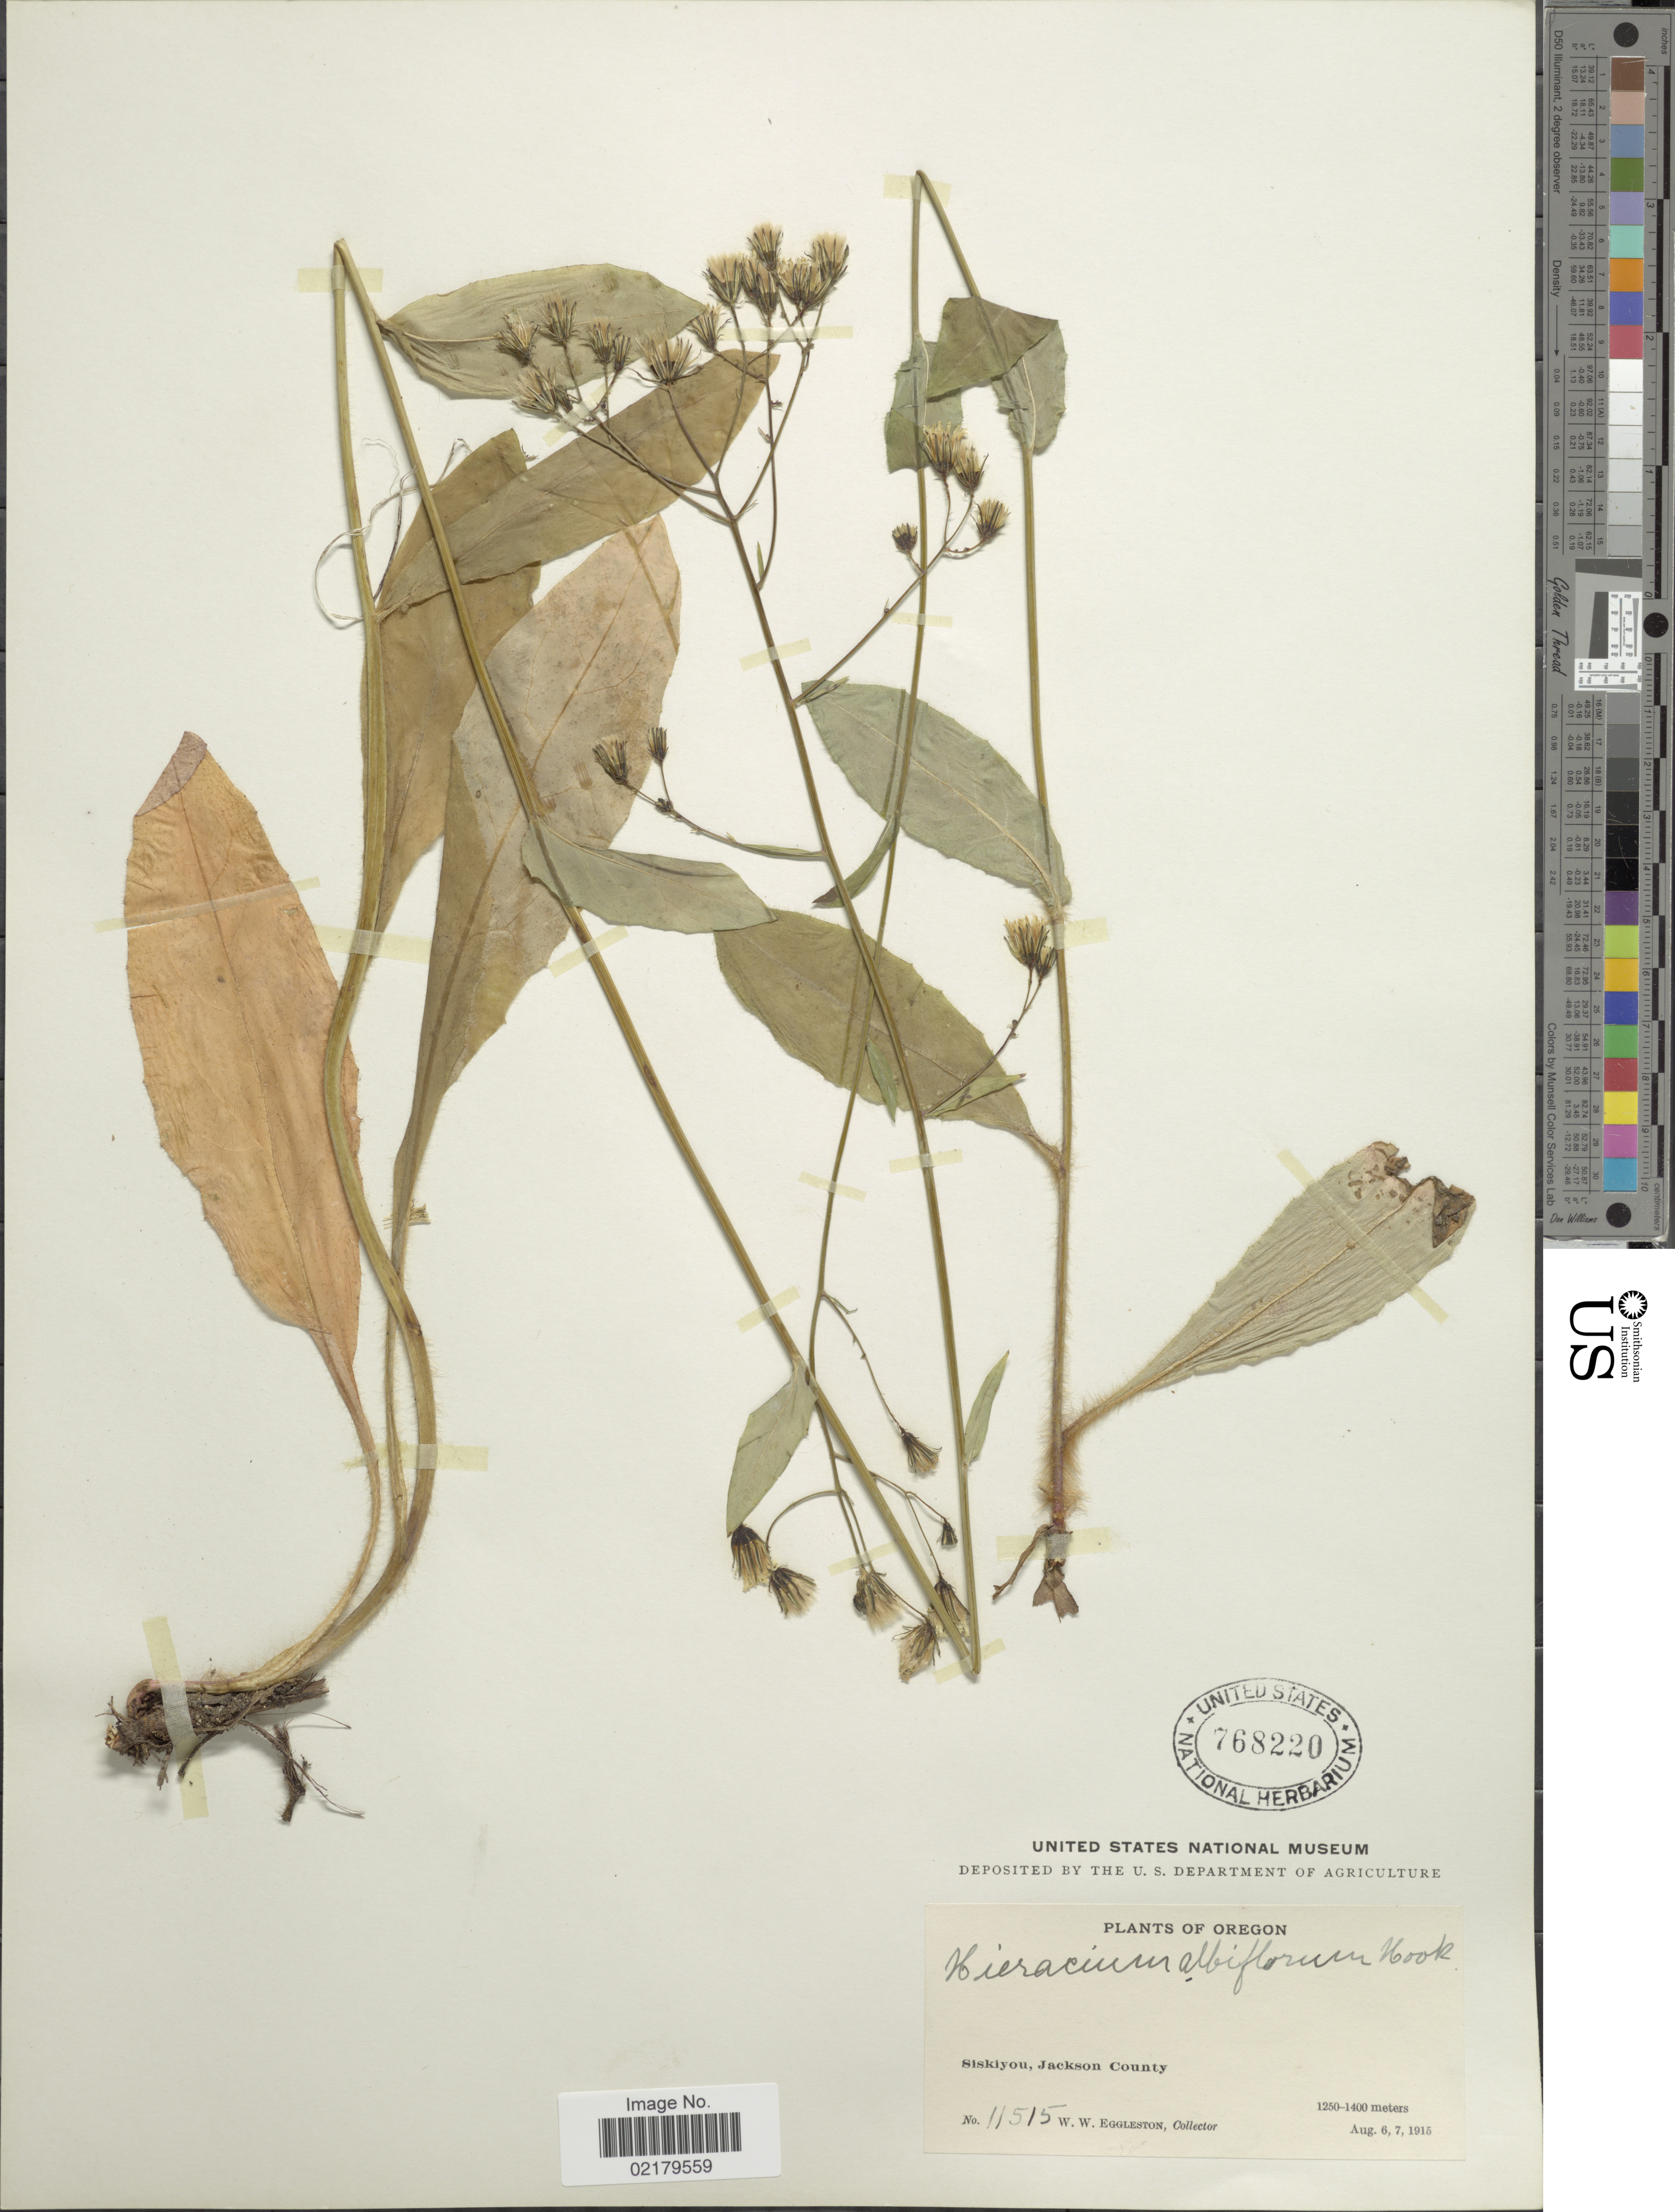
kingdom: Plantae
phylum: Tracheophyta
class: Magnoliopsida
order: Asterales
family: Asteraceae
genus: Hieracium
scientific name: Hieracium albiflorum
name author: Hook.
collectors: W. W. Eggleston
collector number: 11515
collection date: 1915-08-06/1915-08-07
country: United States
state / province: Oregon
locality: Siskiyou, Jackson County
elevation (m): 1250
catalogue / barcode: US 768220